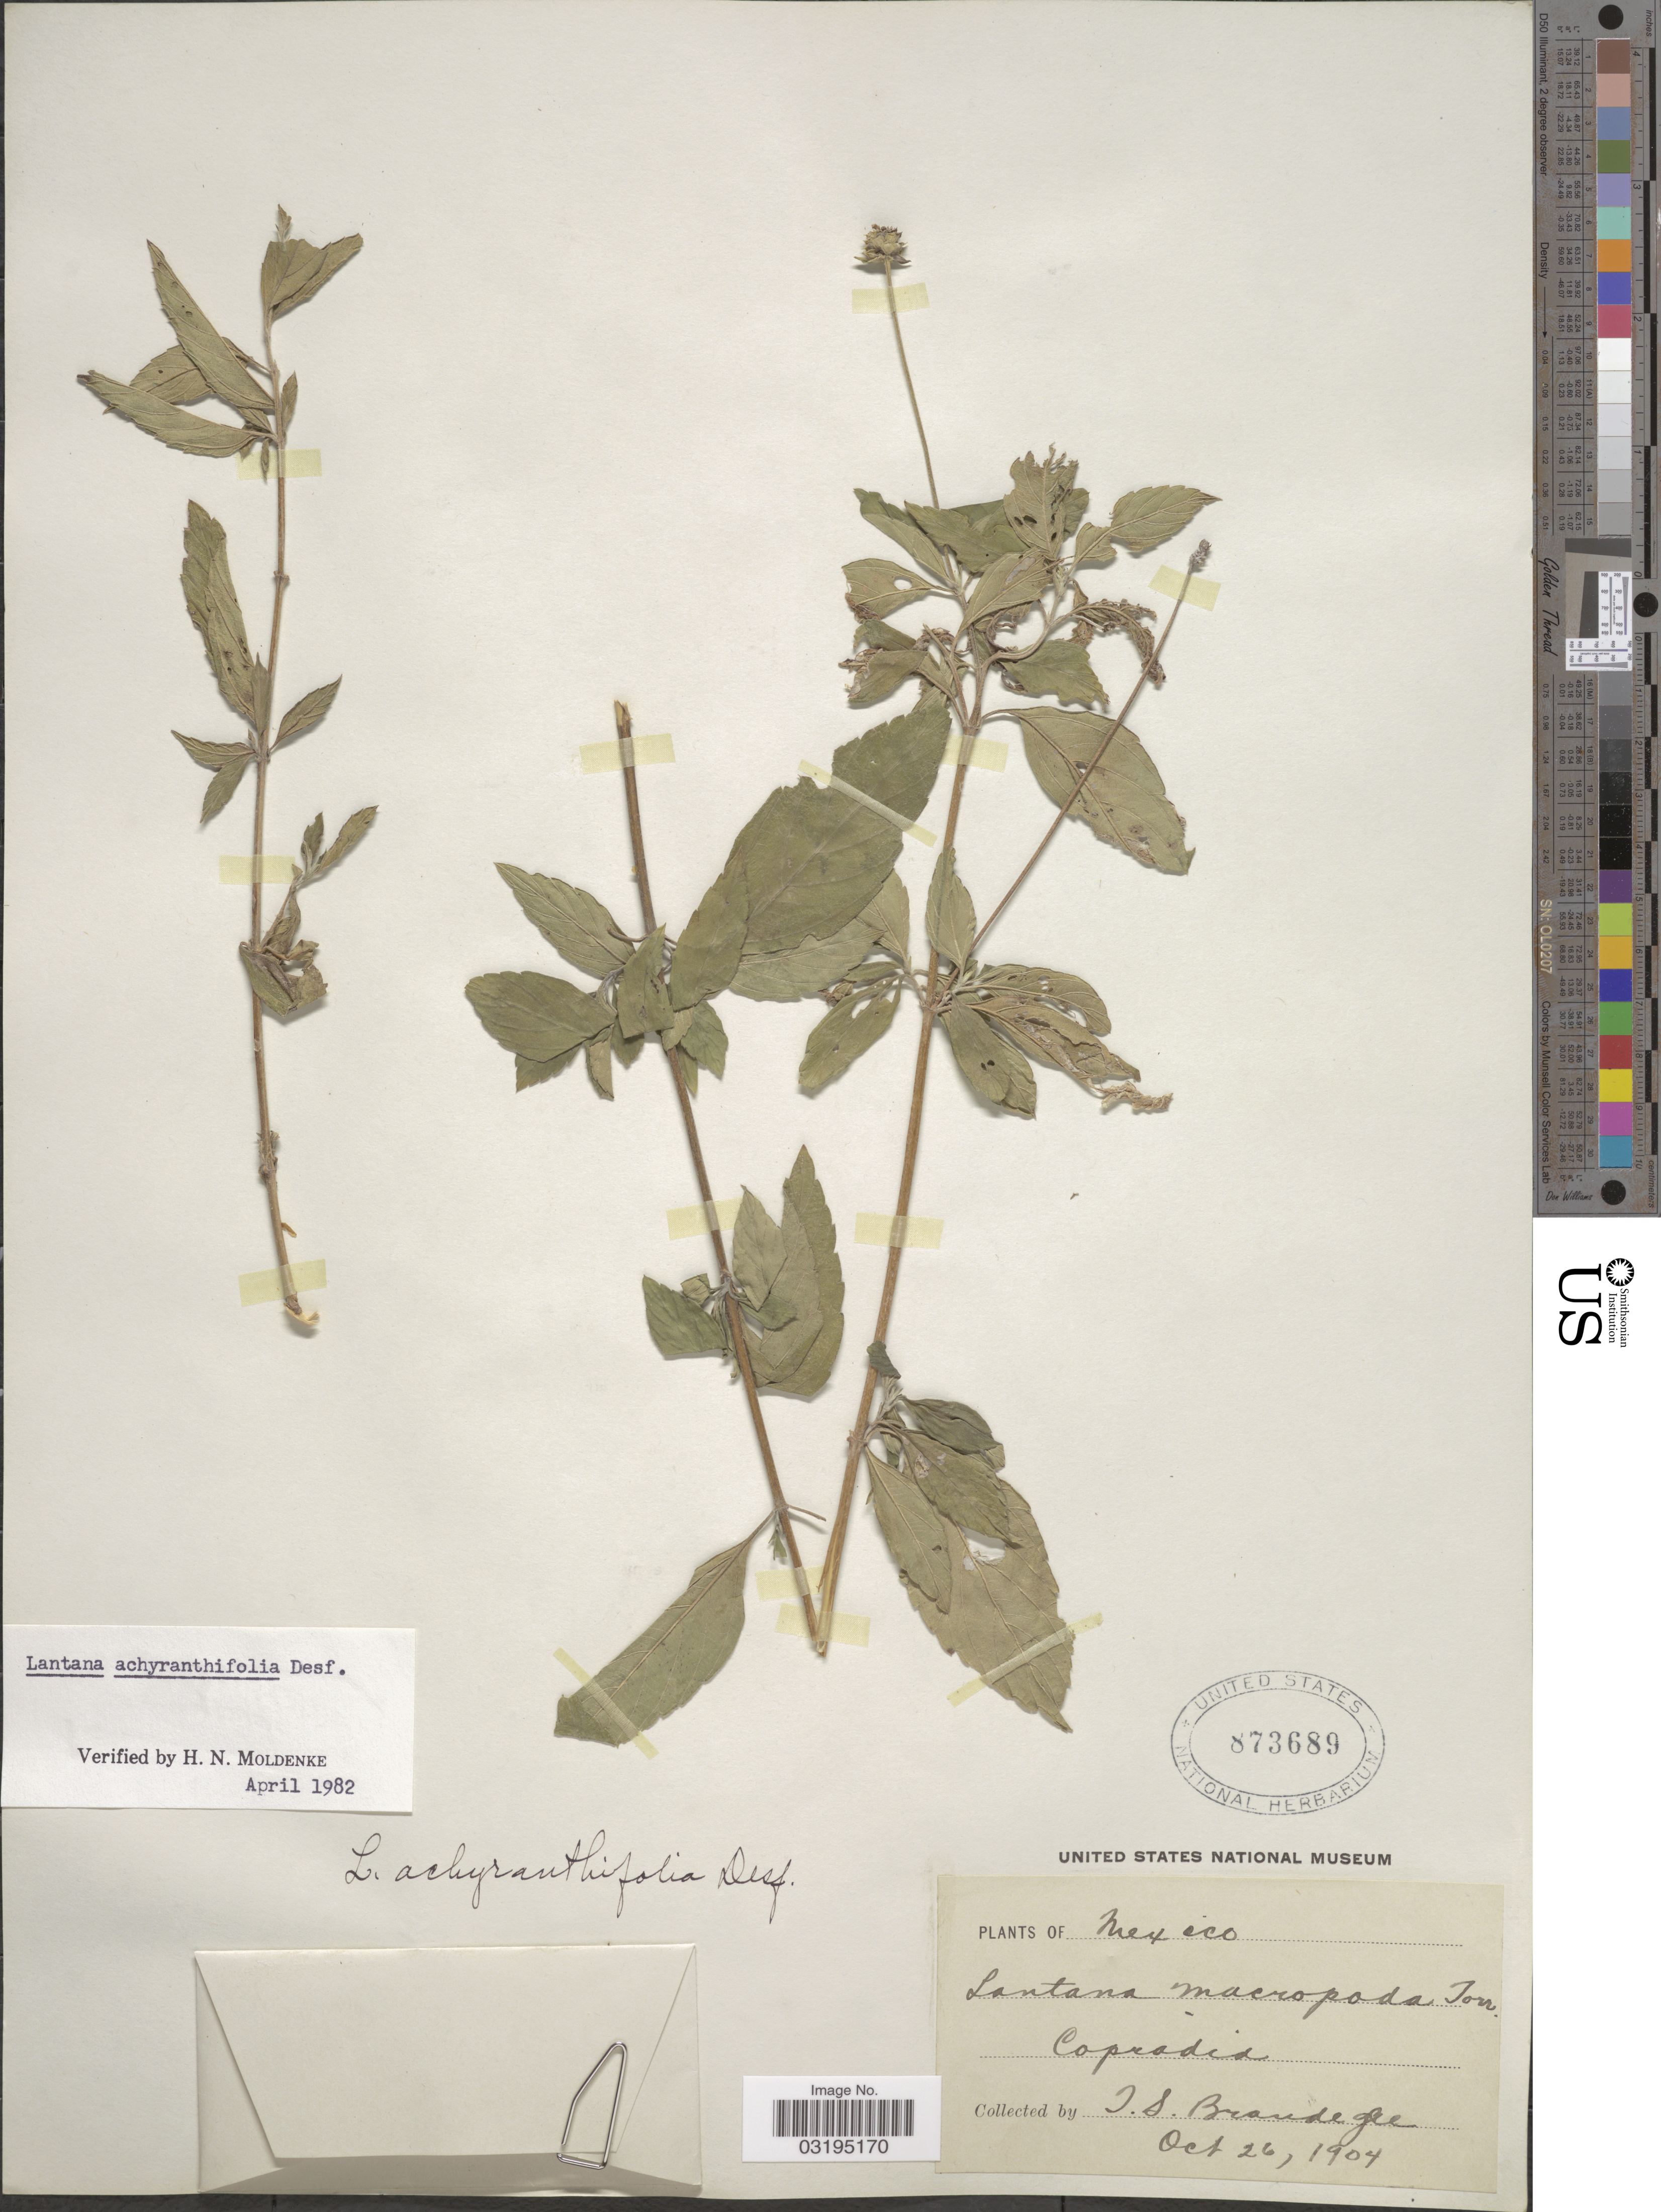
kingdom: Plantae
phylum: Tracheophyta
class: Magnoliopsida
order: Lamiales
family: Verbenaceae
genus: Lantana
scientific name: Lantana achyranthifolia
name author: Desf.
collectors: J. S. Brandegee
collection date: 1904-10-26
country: Mexico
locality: Copradia.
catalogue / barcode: US 873689